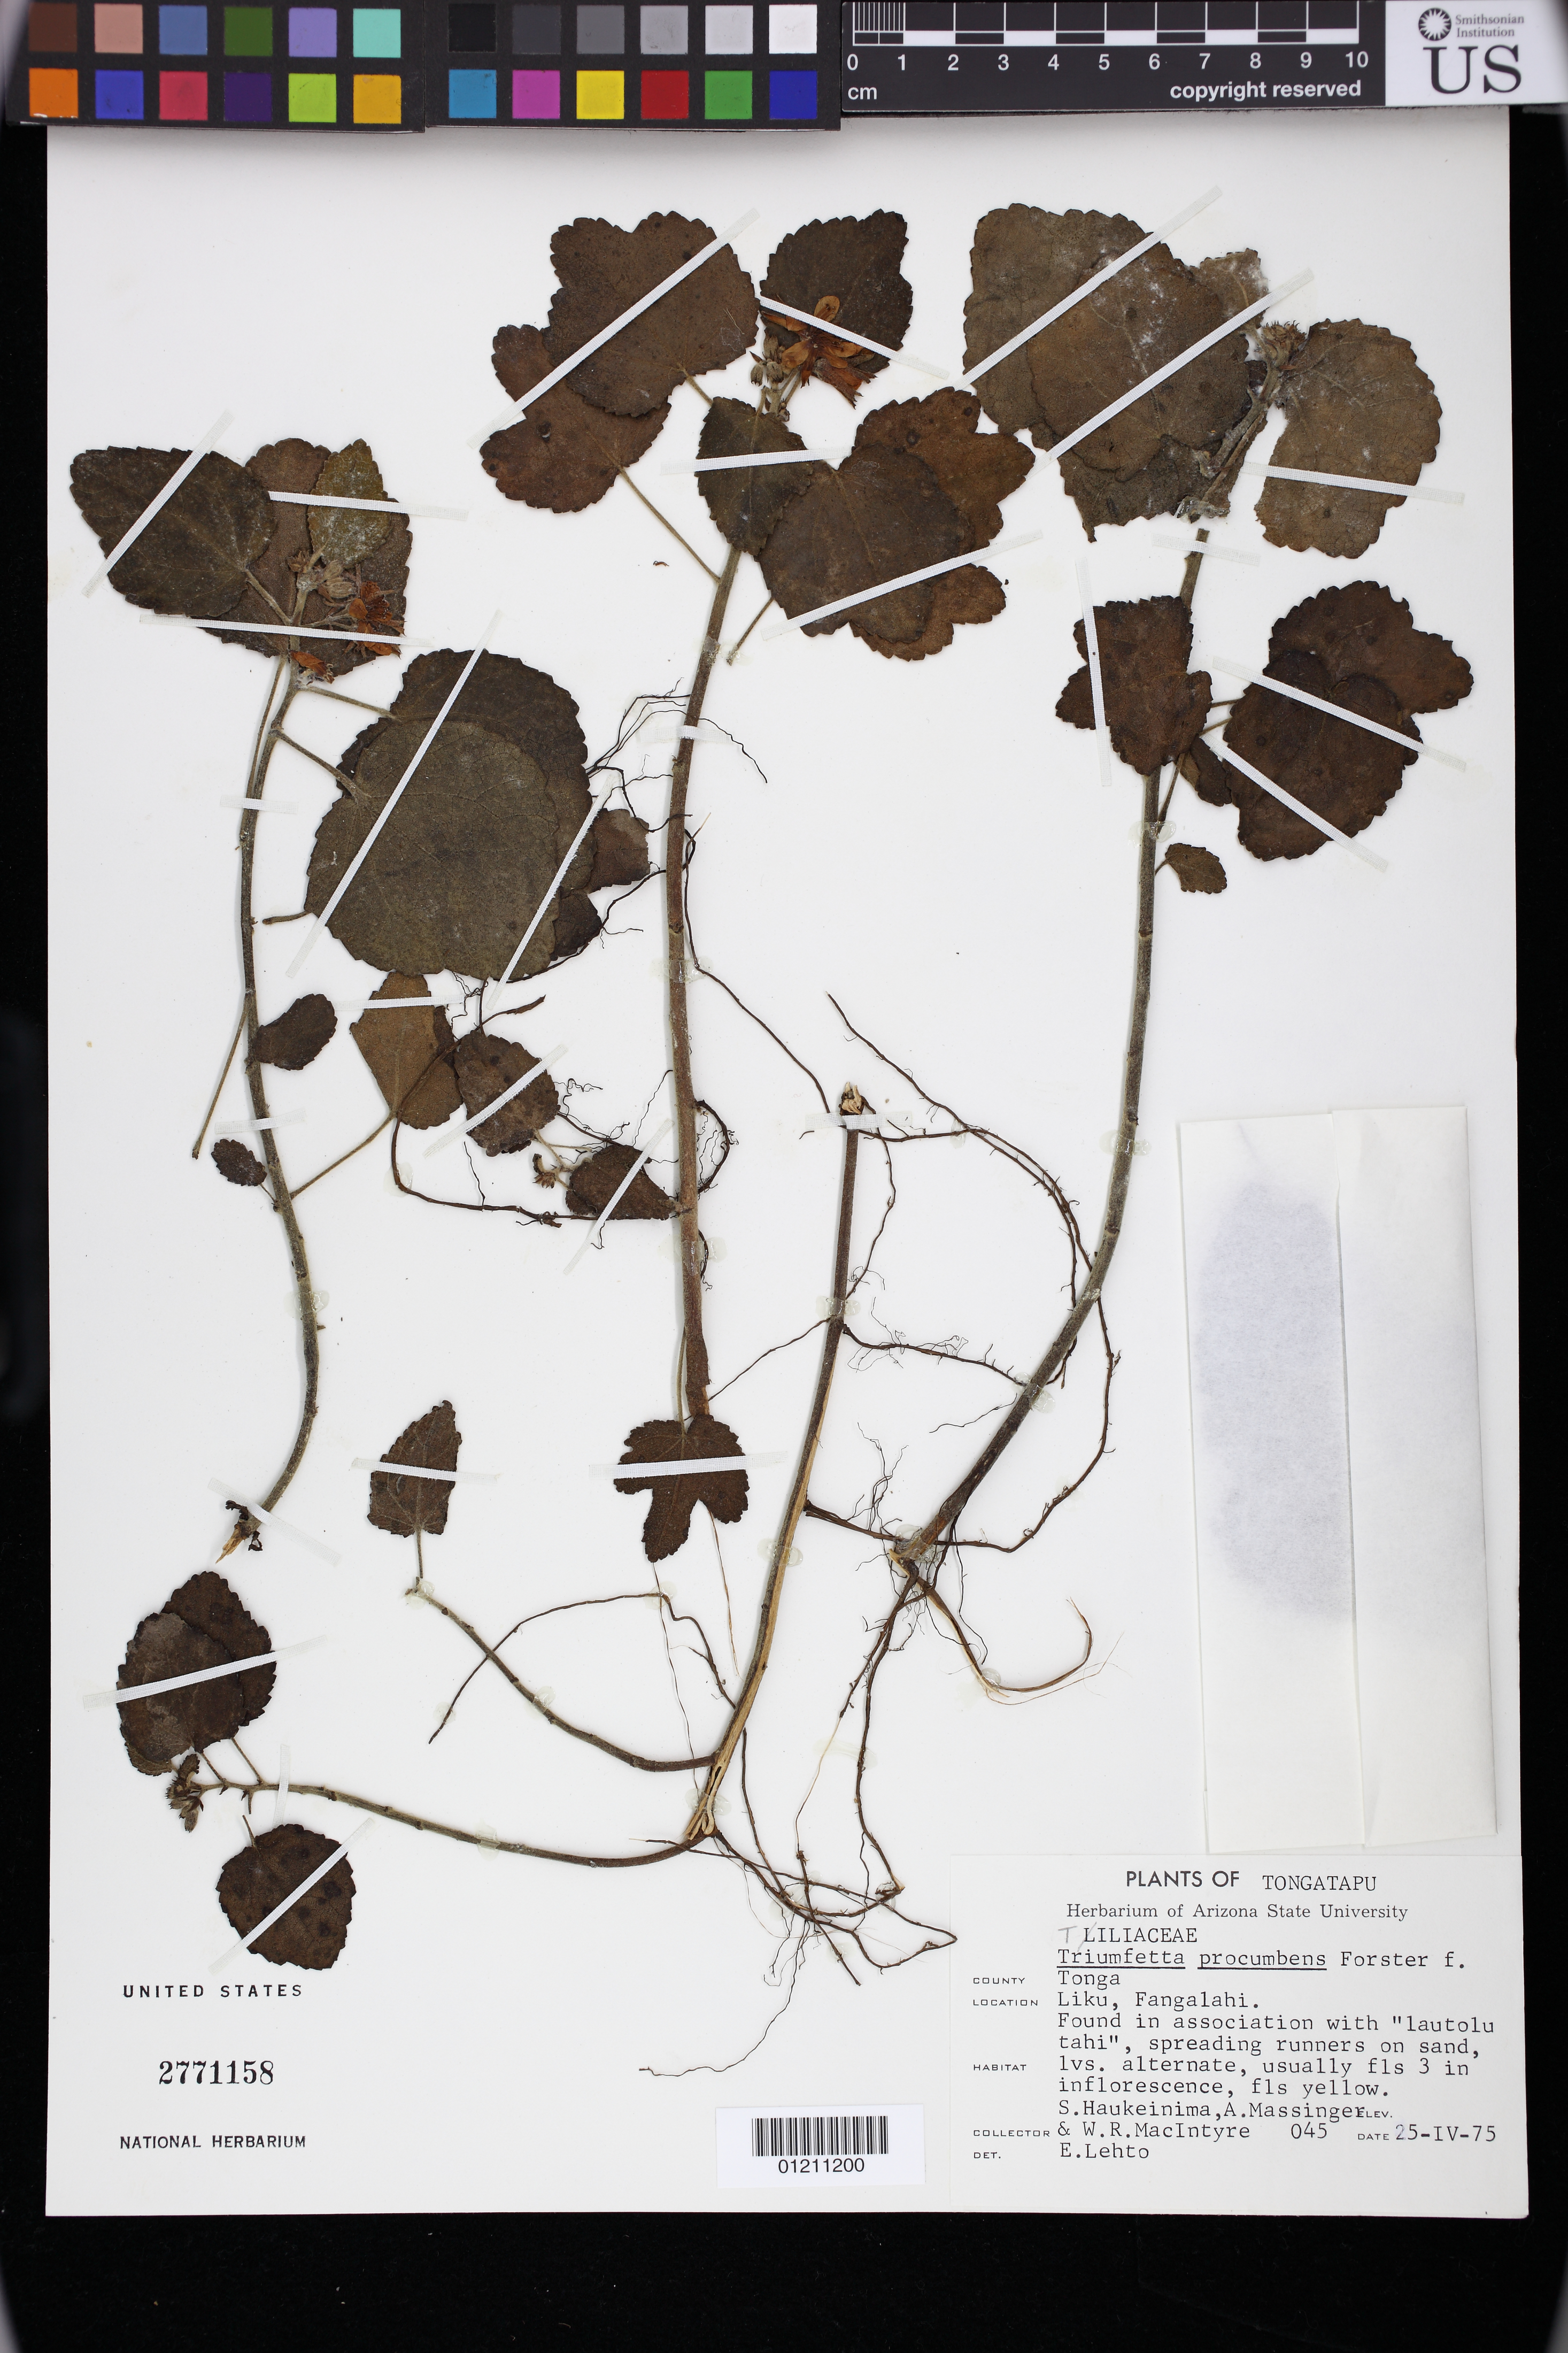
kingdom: Plantae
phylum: Tracheophyta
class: Magnoliopsida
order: Malvales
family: Malvaceae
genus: Triumfetta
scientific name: Triumfetta procumbens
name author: G. Forst.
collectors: S. Haukeinima, A. Massinger, W.R. Macintyre & E. Lehto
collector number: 45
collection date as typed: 25 Apr 1975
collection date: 1975-04-25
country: Tonga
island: Tongatapu Group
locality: Tongatapu: Tonga. Liku, Fangalahi.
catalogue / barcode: US 2771158